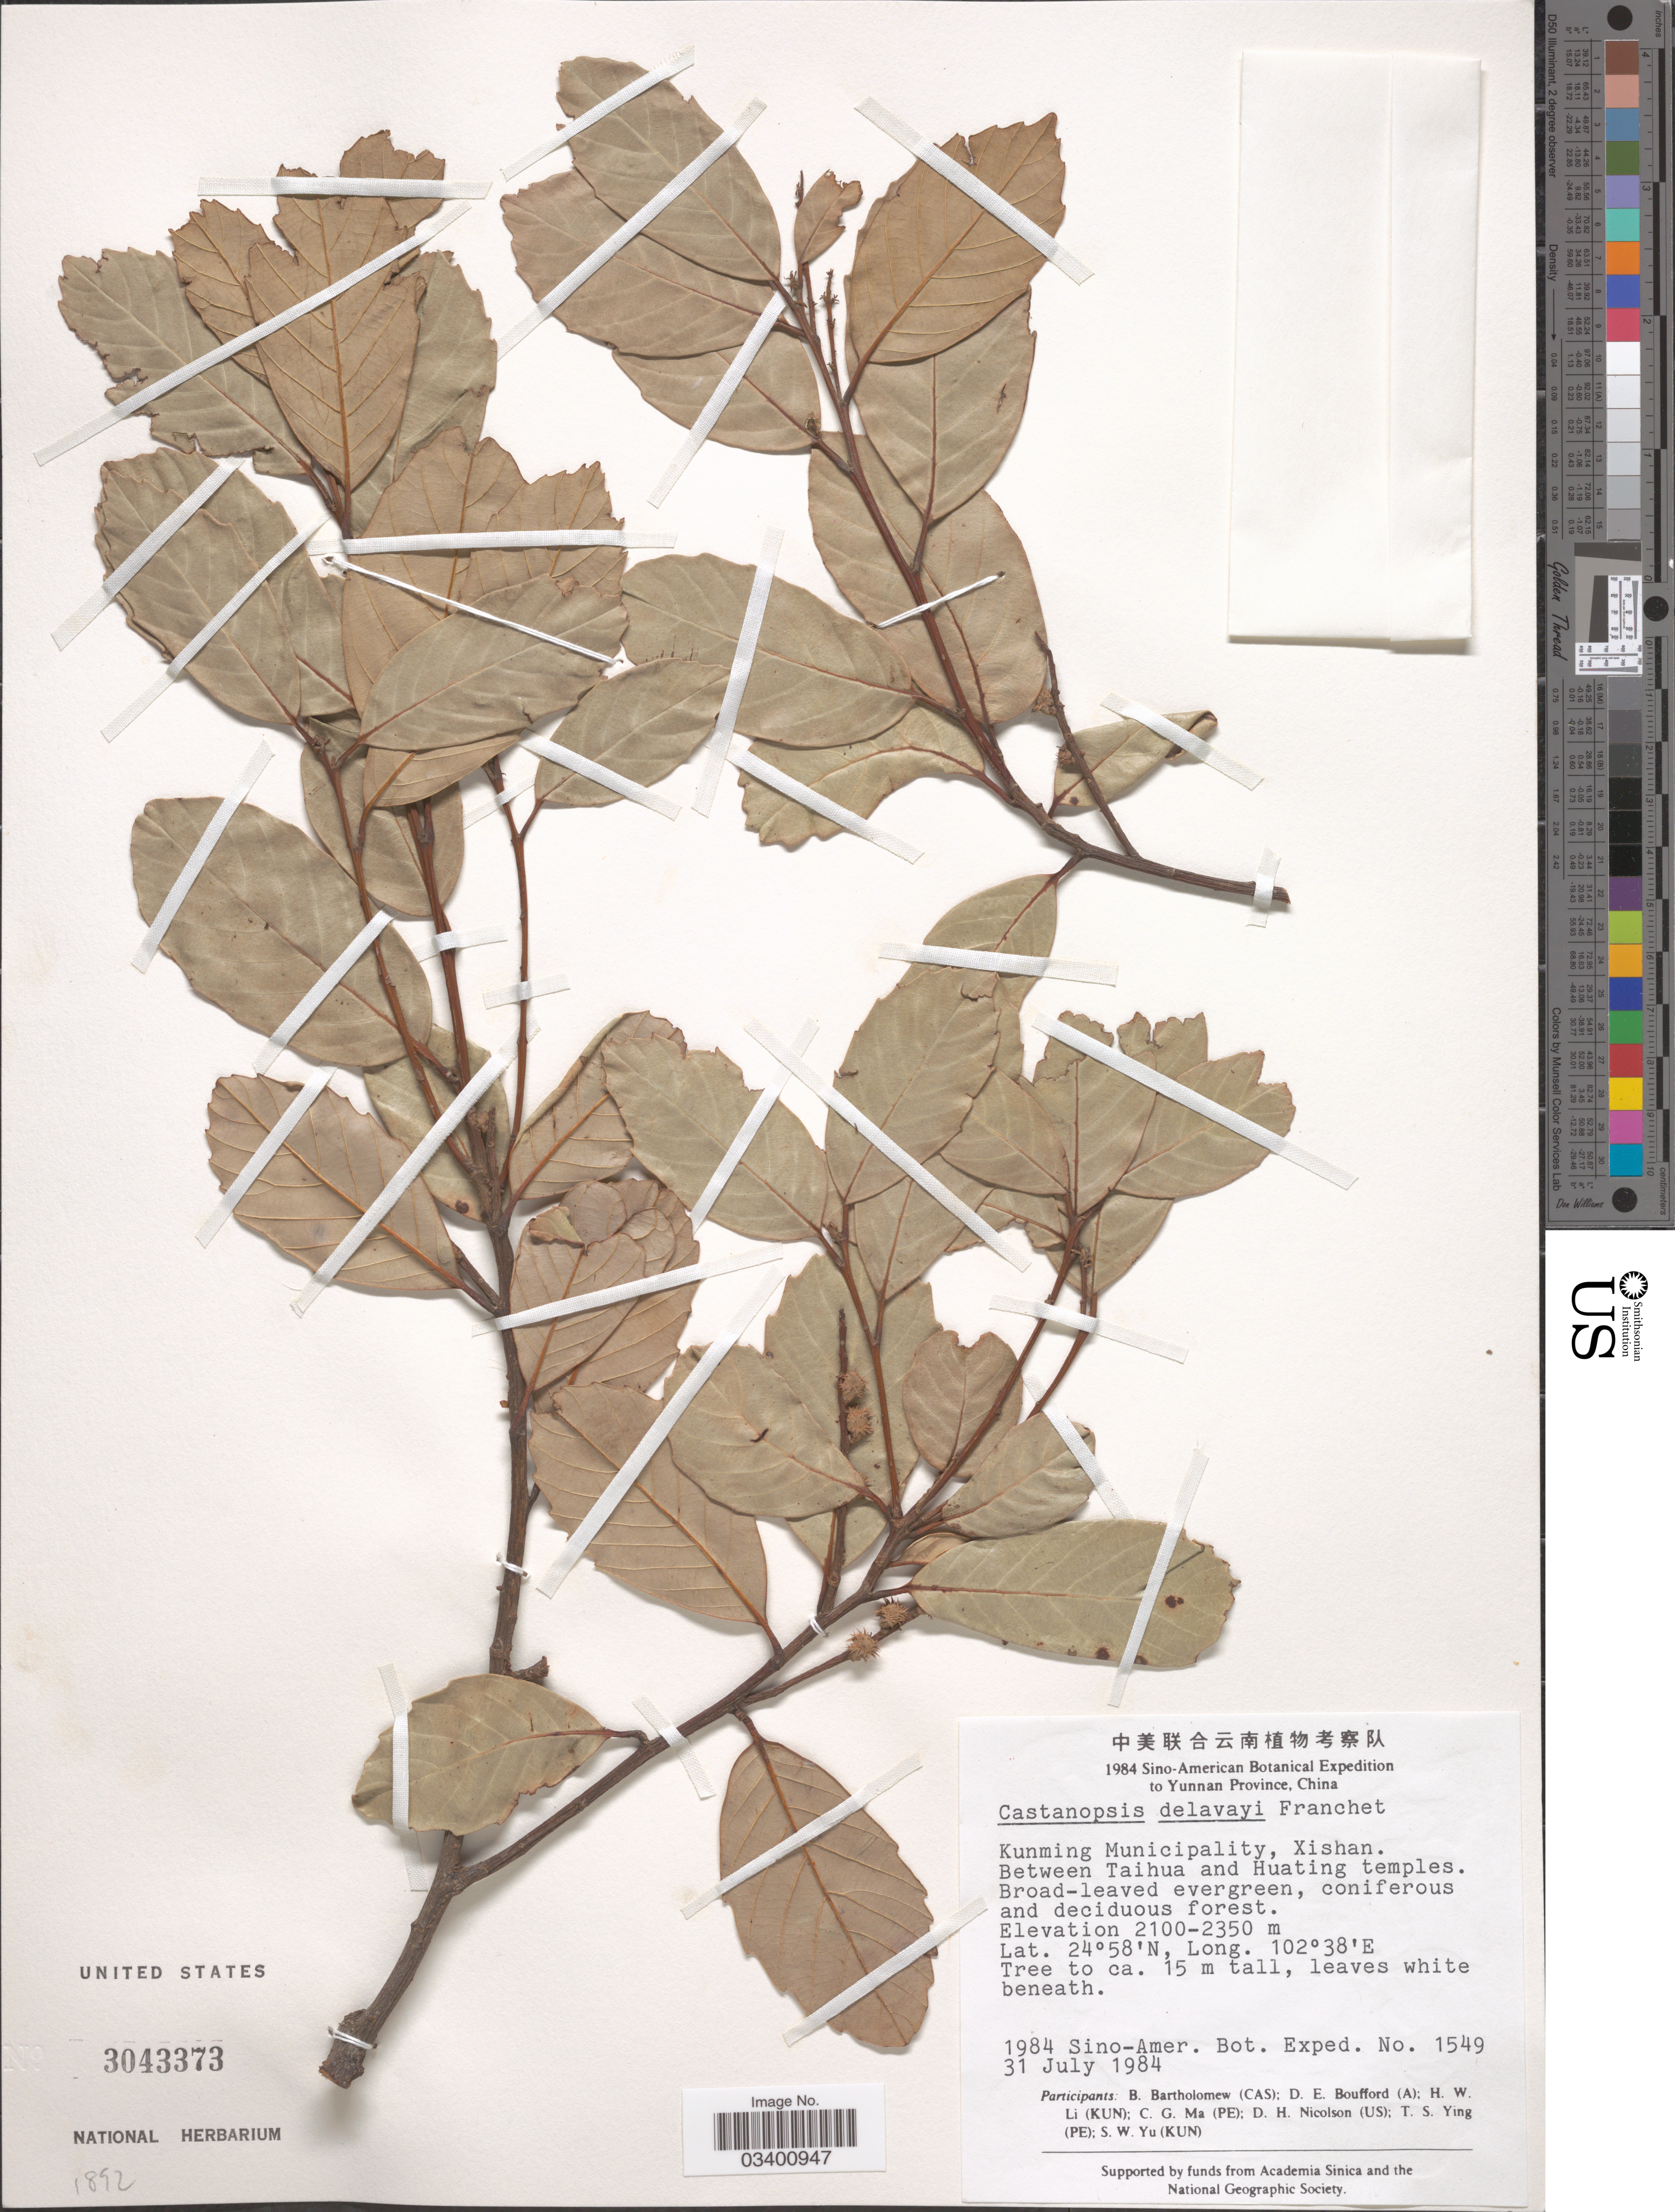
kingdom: Plantae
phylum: Tracheophyta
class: Magnoliopsida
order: Fagales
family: Fagaceae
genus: Castanopsis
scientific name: Castanopsis delavayi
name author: Franch.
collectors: Sino-Amer. Bot. Exped. 1984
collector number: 1549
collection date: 1984-07-31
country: China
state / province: Yunnan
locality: Kunming Municipality, Xishan. Between Taihua and Huating temples.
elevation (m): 2100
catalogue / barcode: US 3043373